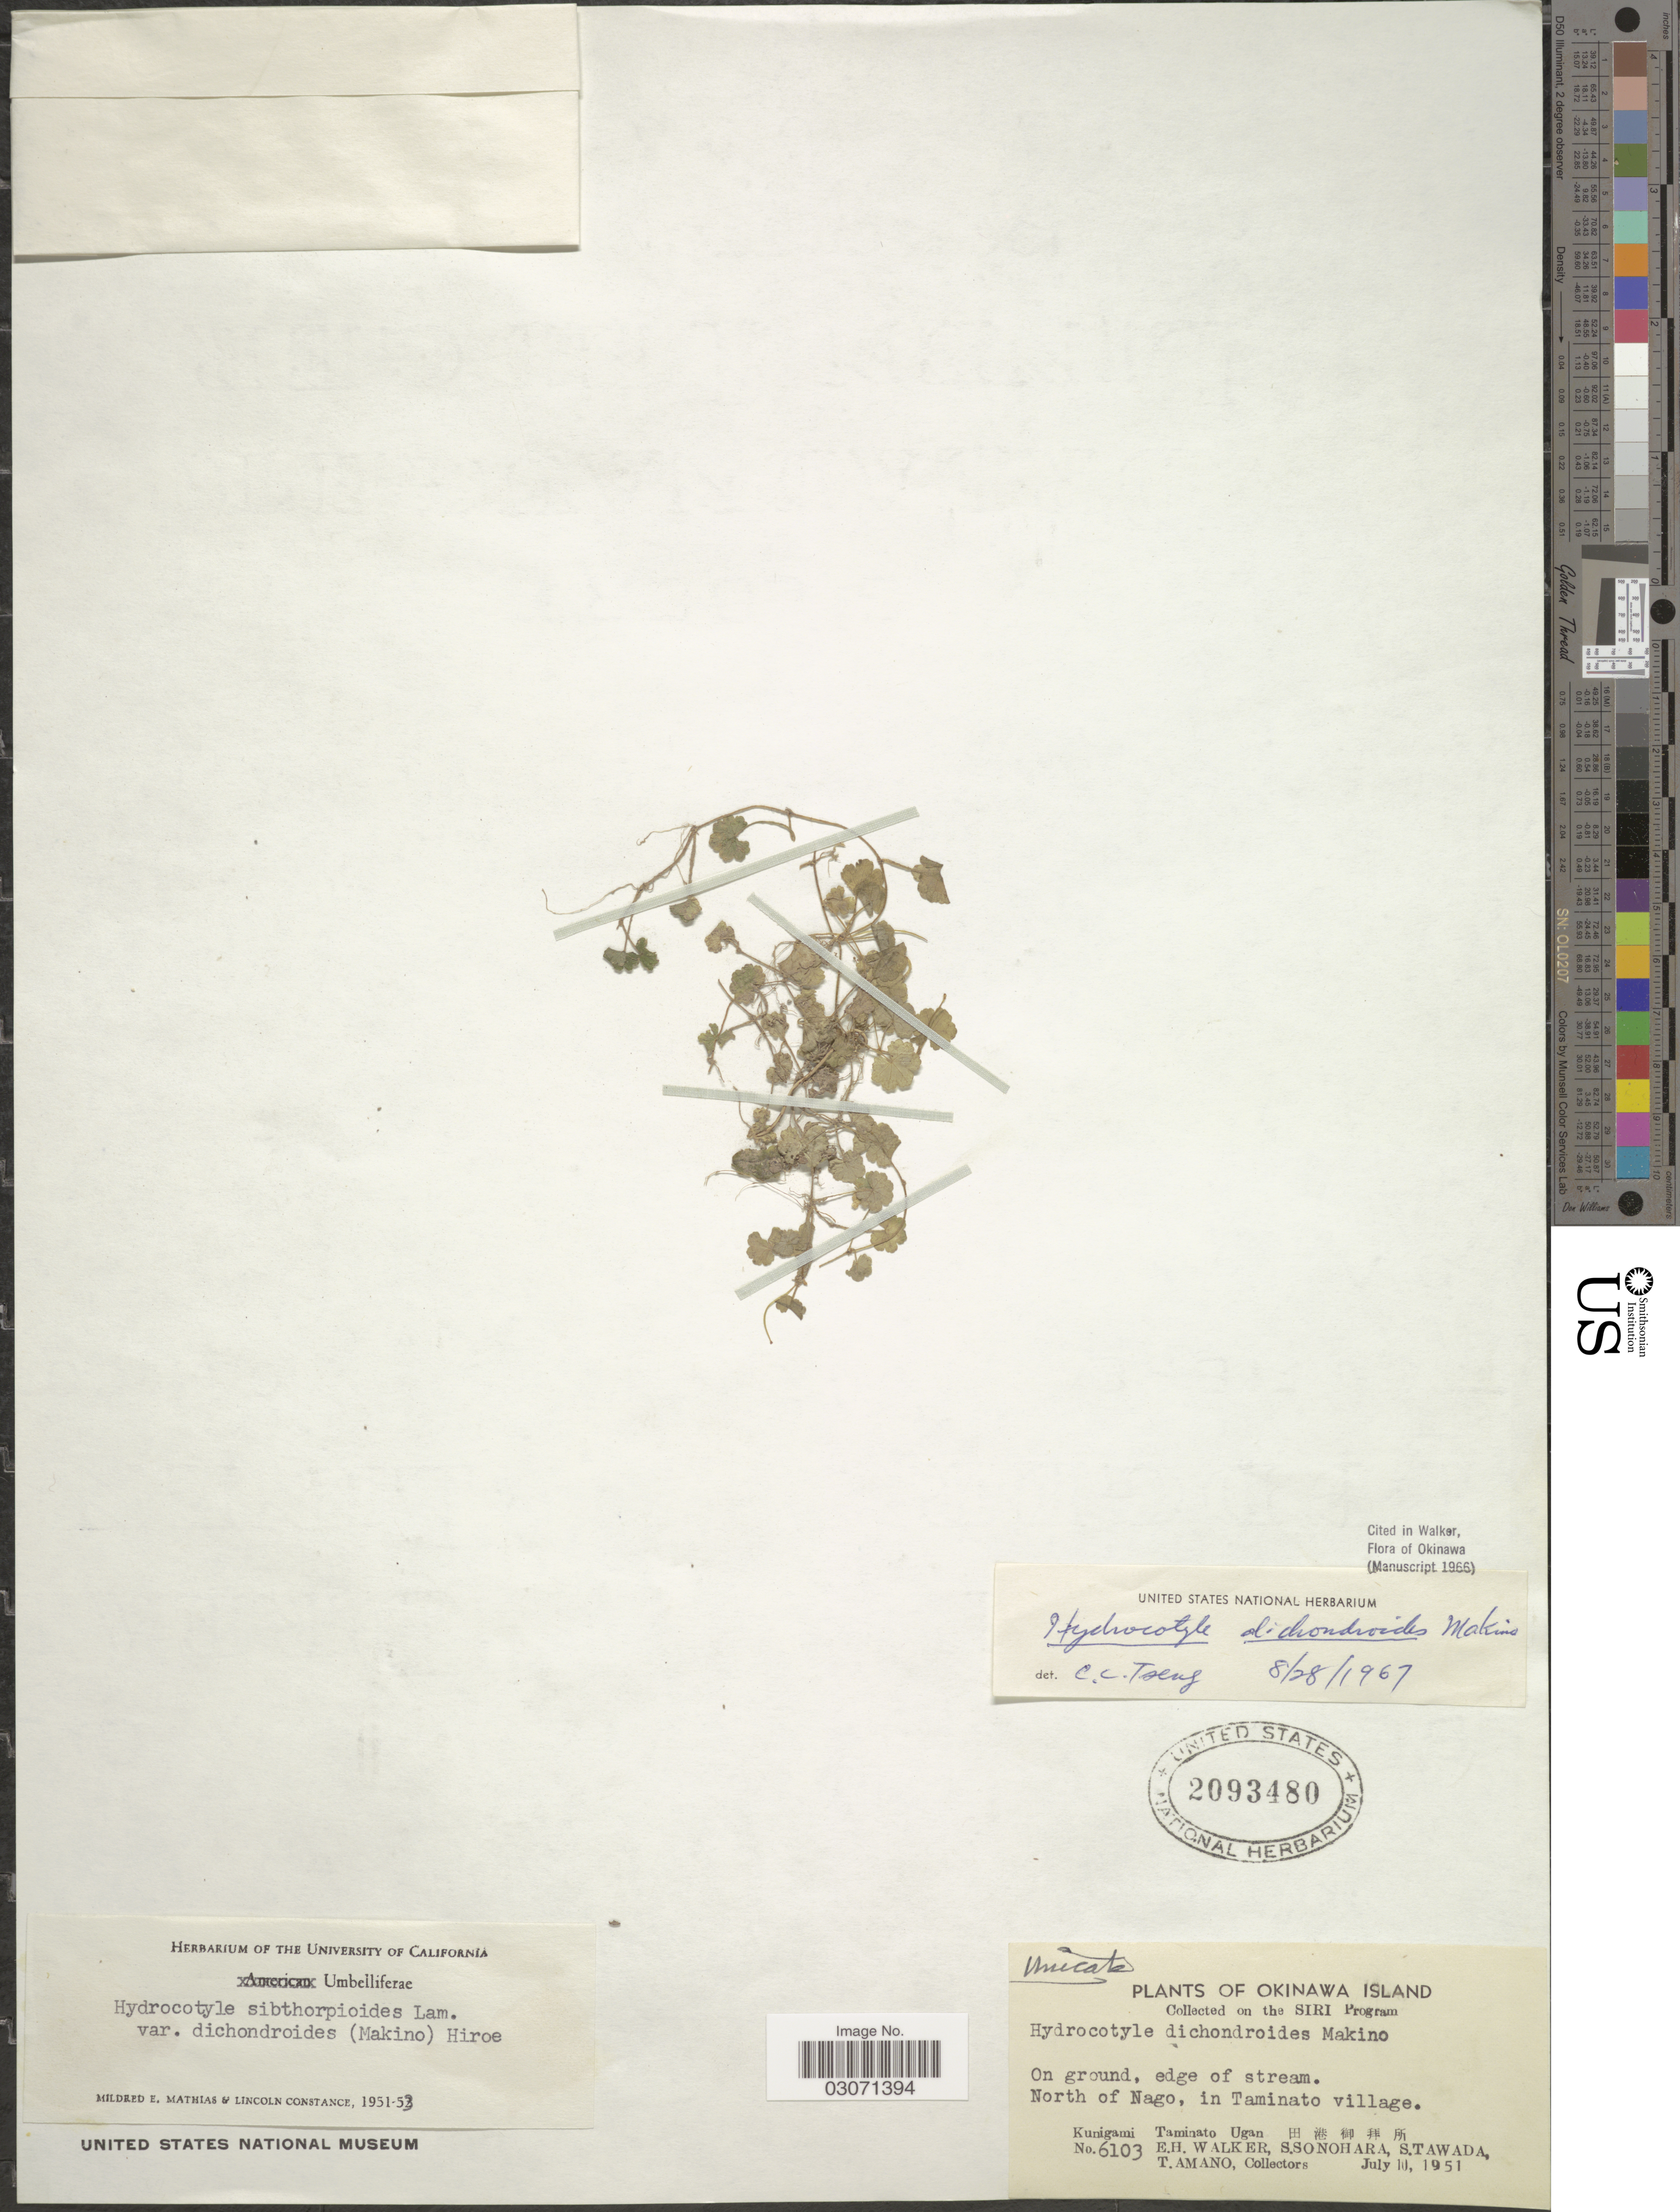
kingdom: Plantae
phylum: Tracheophyta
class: Magnoliopsida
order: Apiales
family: Araliaceae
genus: Hydrocotyle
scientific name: Hydrocotyle dichondroides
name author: Makino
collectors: E. H. Walker, S. Sonohara, S. Tawada & T. Amano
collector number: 6103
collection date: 1951-07-10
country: Japan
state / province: Okinawa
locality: North of Nago, in Taminato village. Kunigami Taminato Ugan.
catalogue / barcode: US 2093480